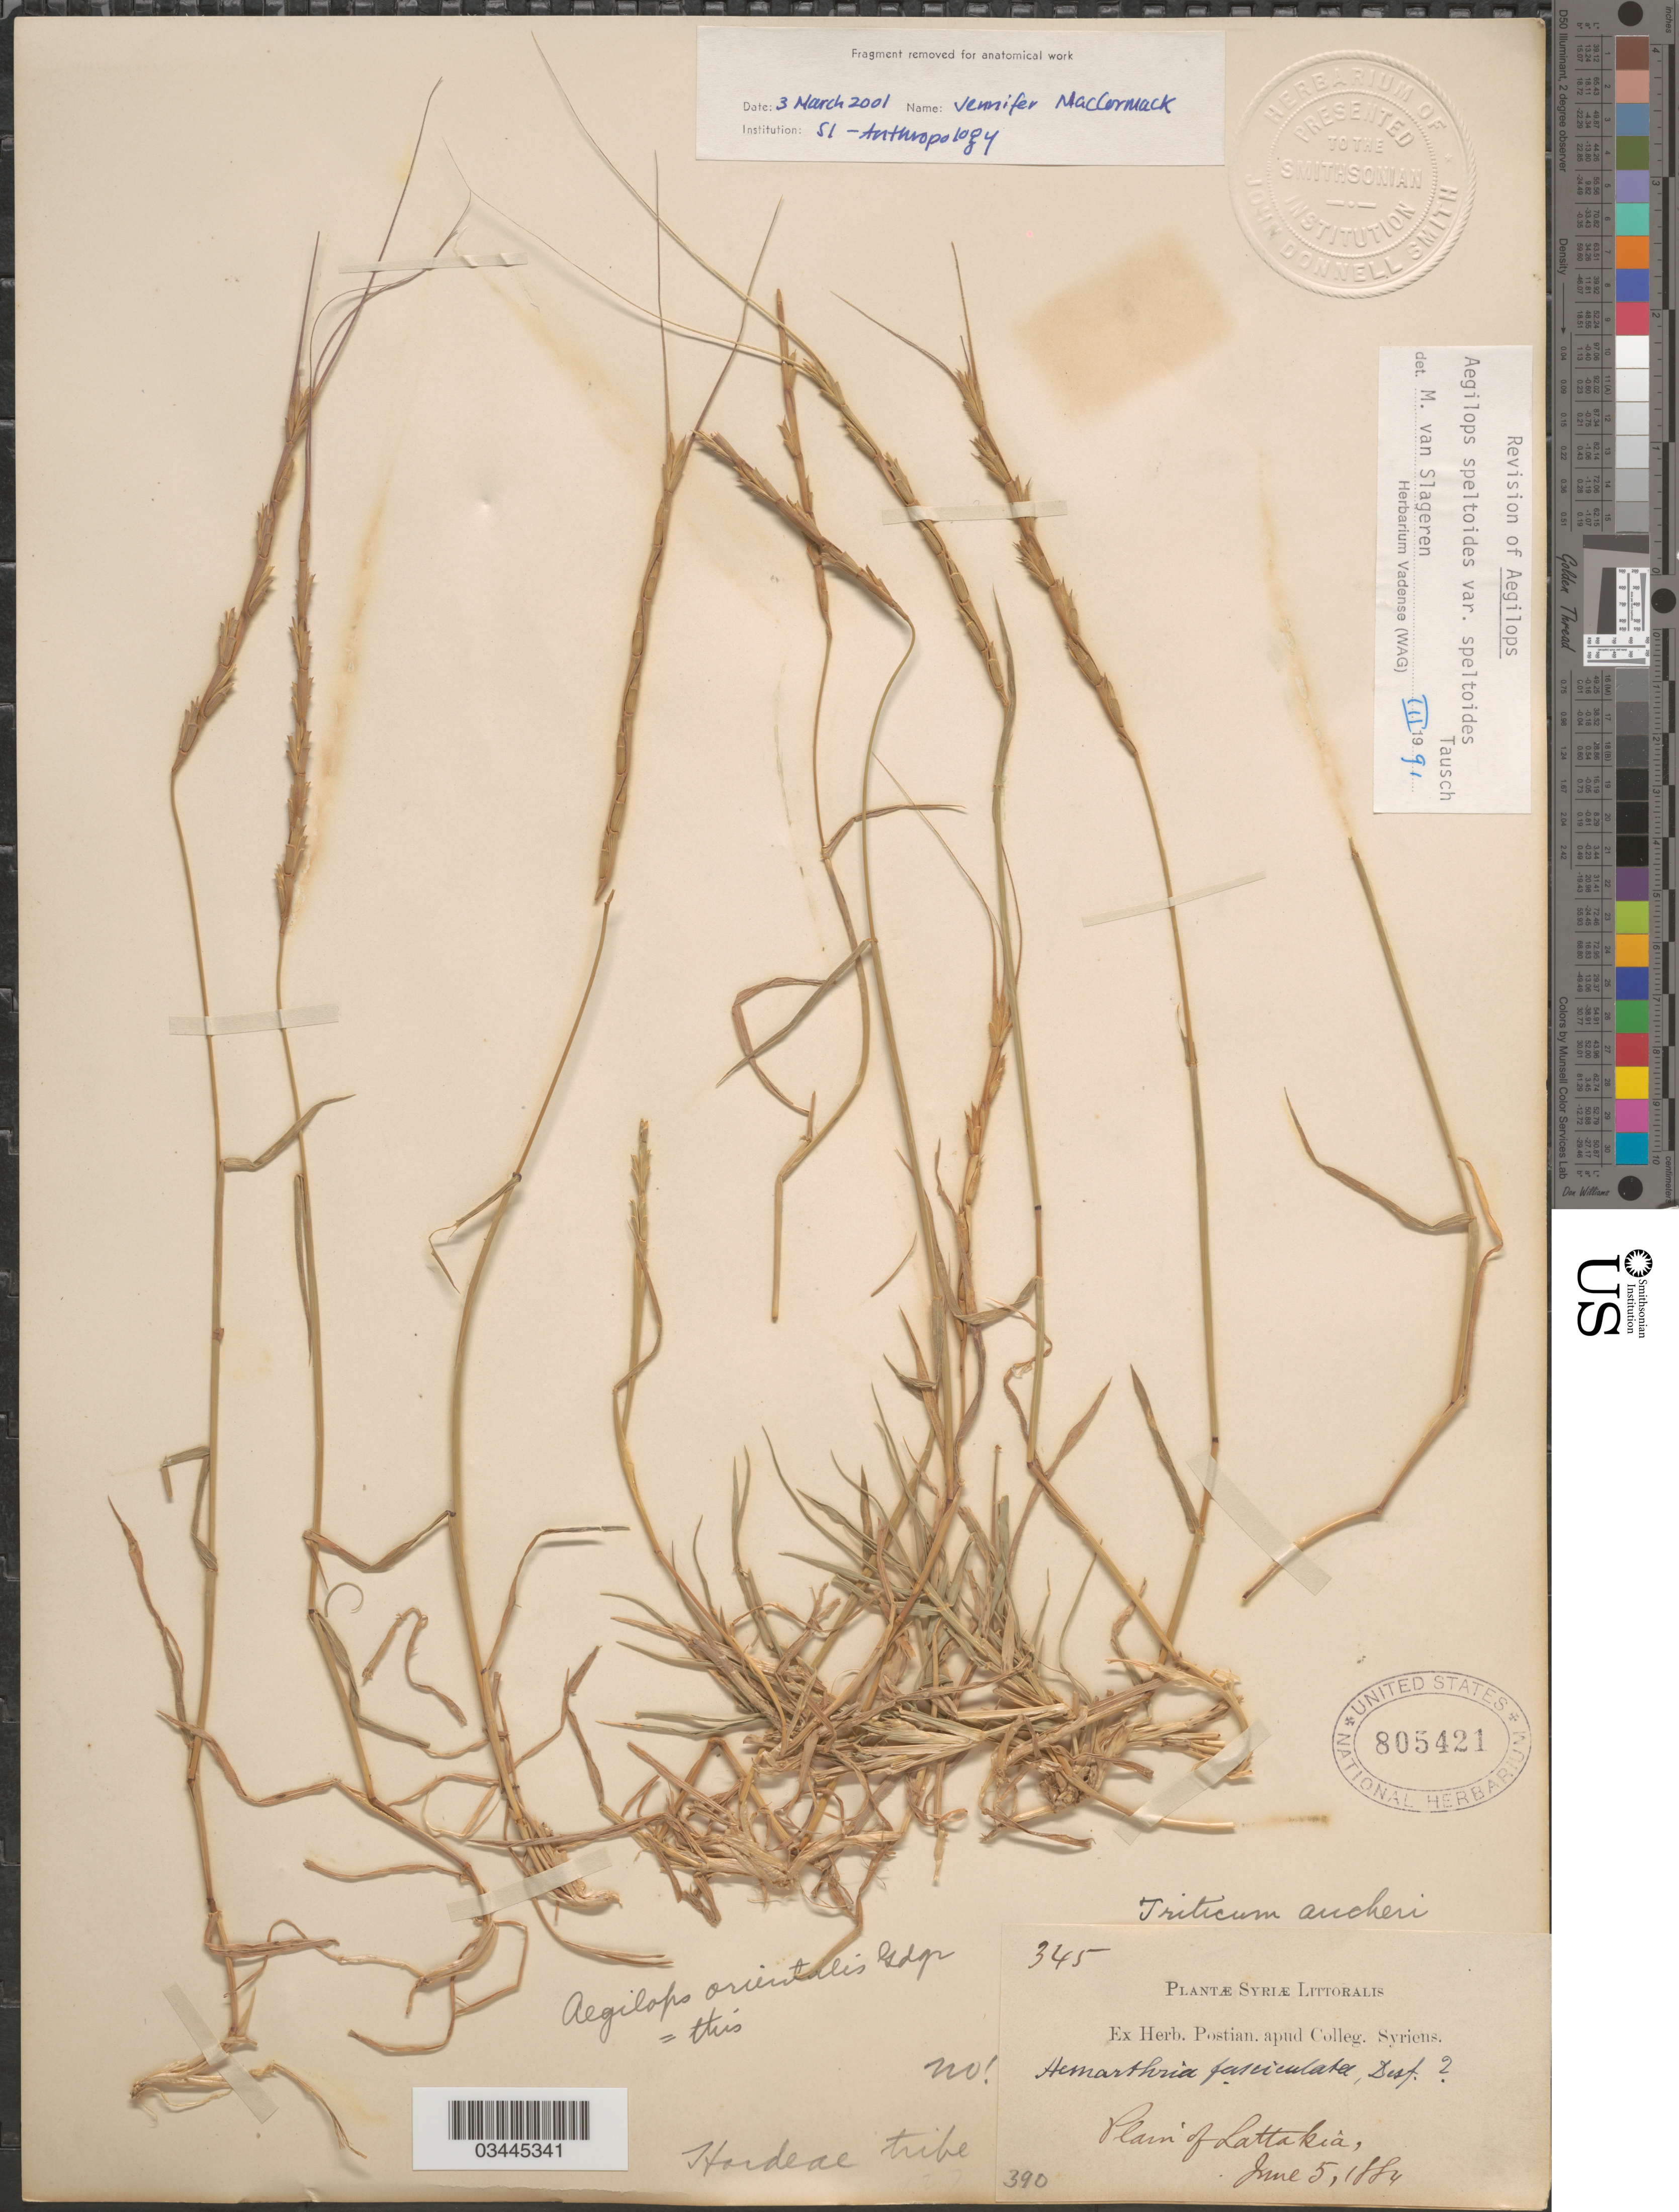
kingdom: Plantae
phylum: Tracheophyta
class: Liliopsida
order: Poales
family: Poaceae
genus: Aegilops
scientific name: Aegilops speltoides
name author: Tausch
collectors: Ex herb. Postian. apud Colleg. Syriens.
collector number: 345/390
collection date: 1884-06-05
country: Syria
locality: Syriæ Littoralis. Plain of Lattakia.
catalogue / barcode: US 805421